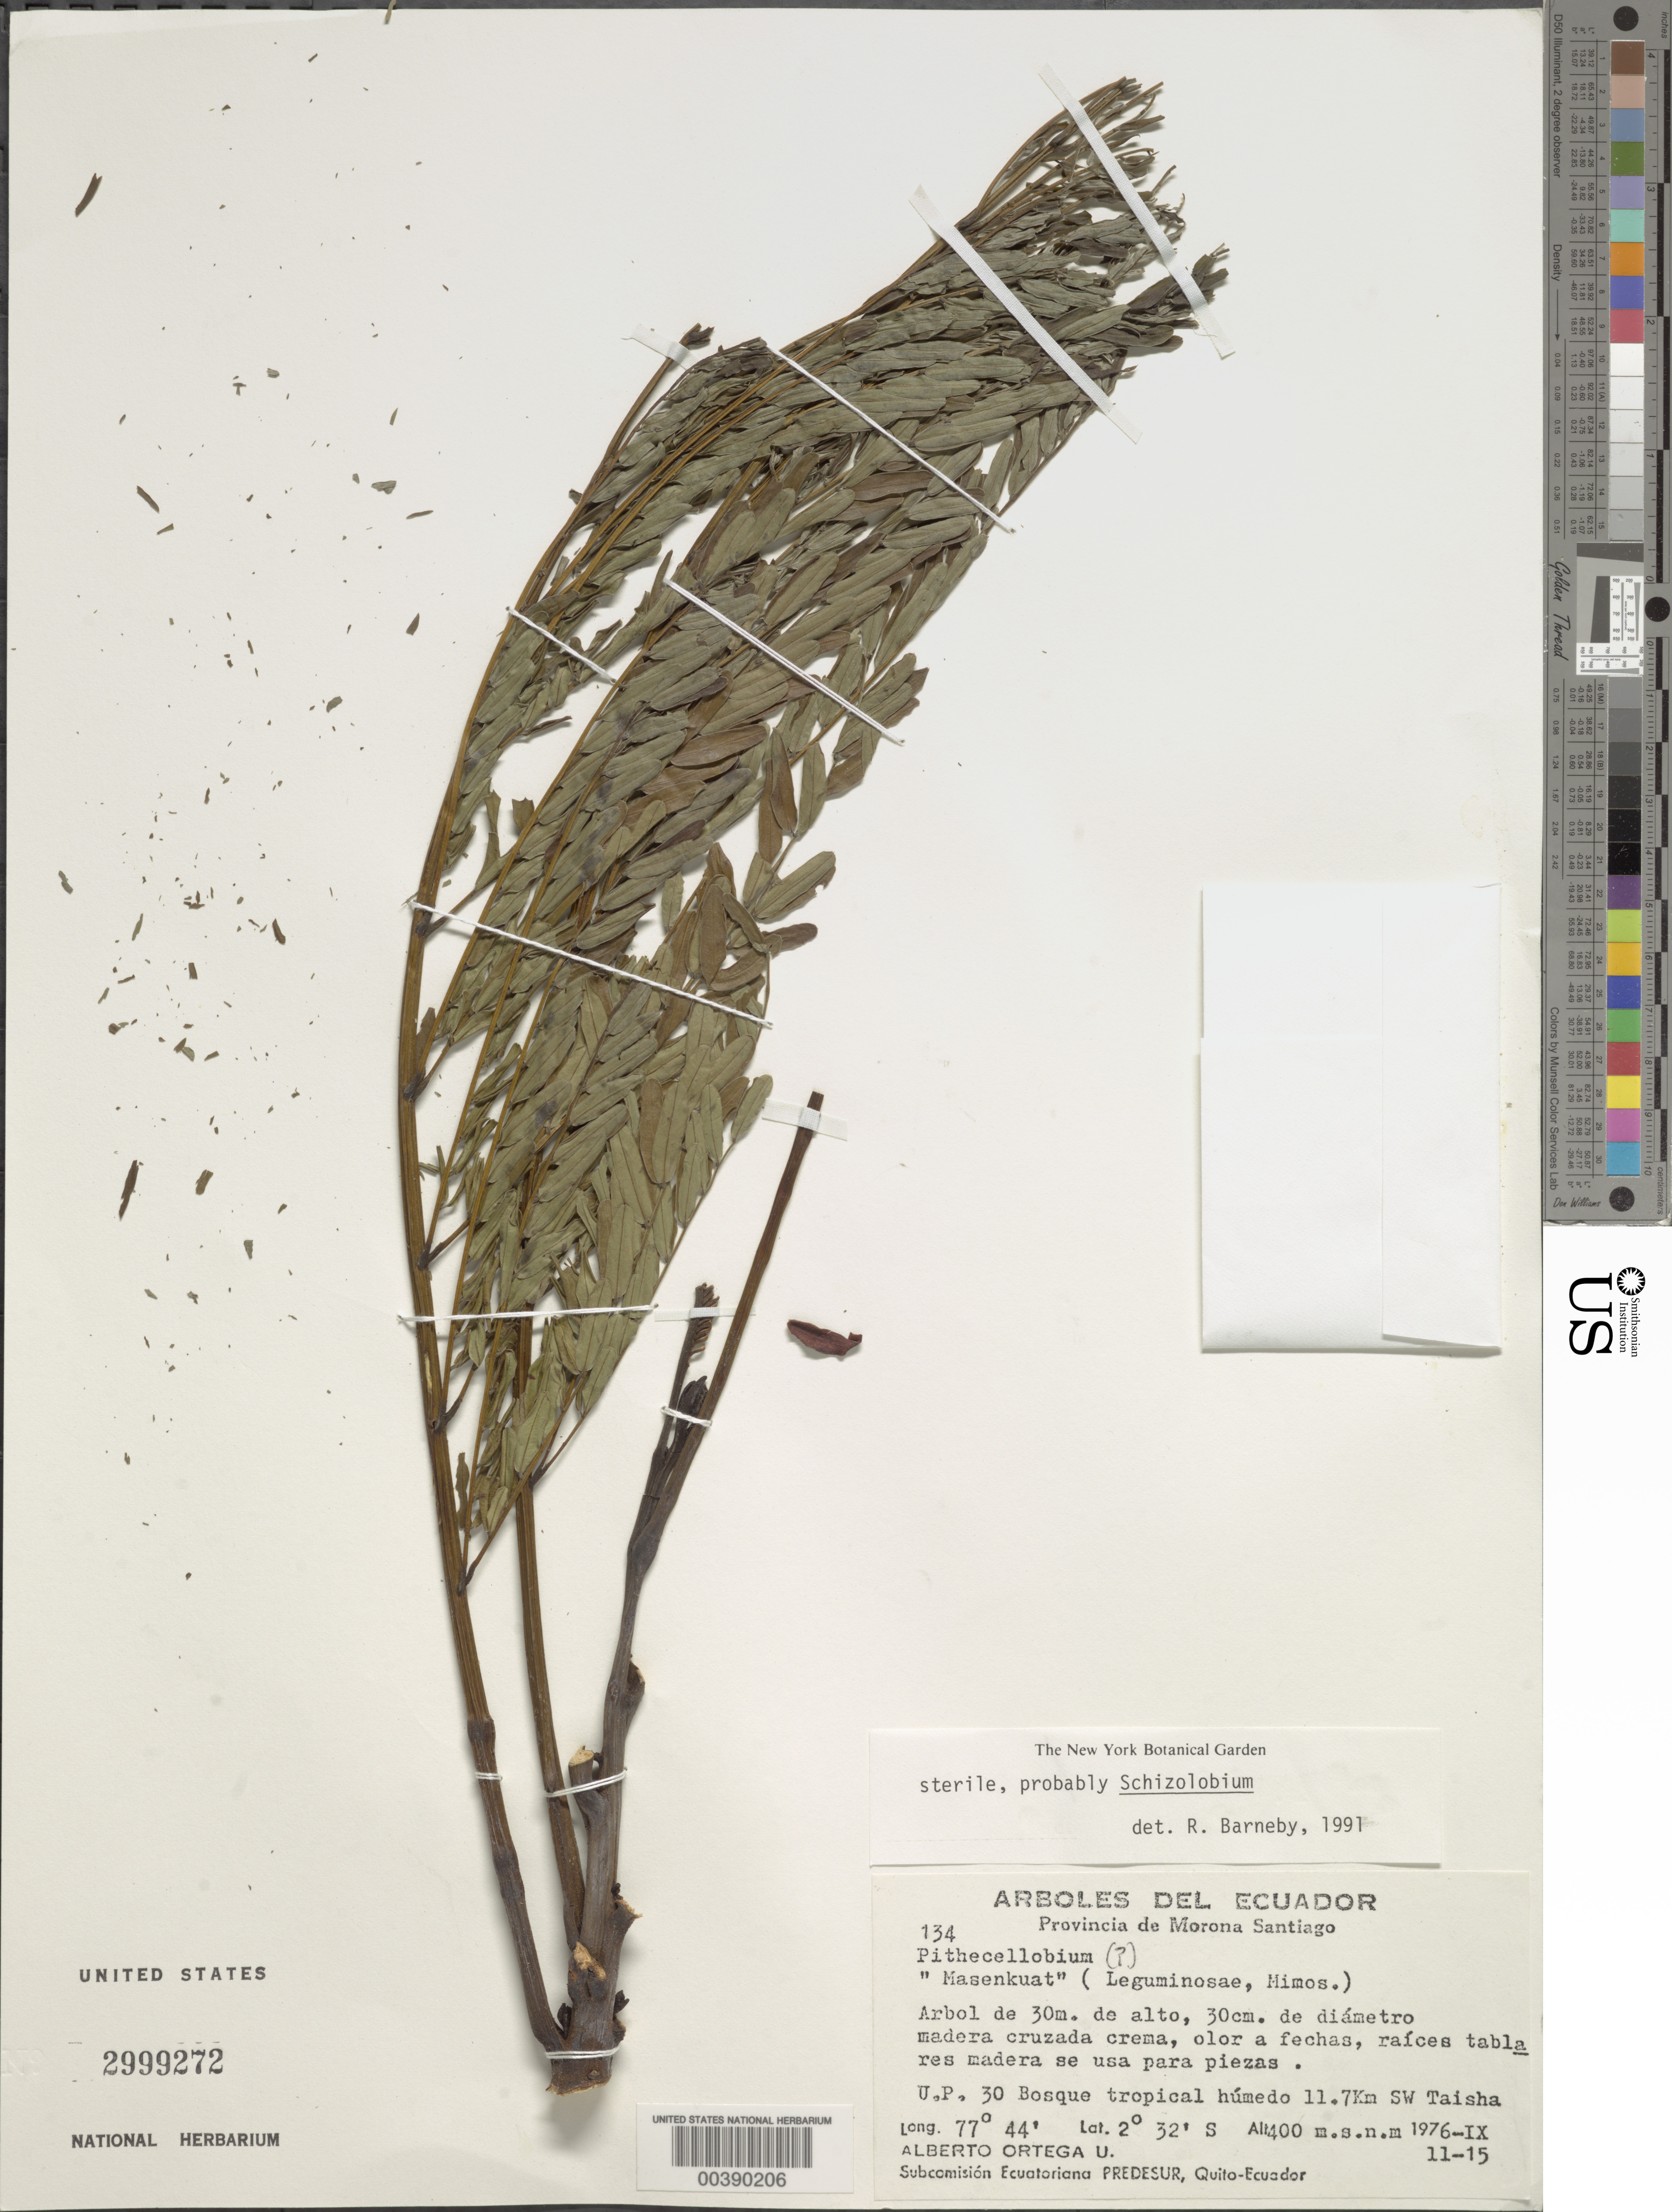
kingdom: Plantae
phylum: Tracheophyta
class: Magnoliopsida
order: Fabales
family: Fabaceae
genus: Schizolobium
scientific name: Schizolobium sp.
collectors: A. T. Ortega U.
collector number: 134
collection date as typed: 11 Sep 1976 to 15 Sep 1976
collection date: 1976-09-11/1976-09-15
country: Ecuador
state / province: Morona-Santiago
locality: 11.7 km sw taisha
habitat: Bosque tropical humedo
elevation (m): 400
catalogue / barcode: US 2999272